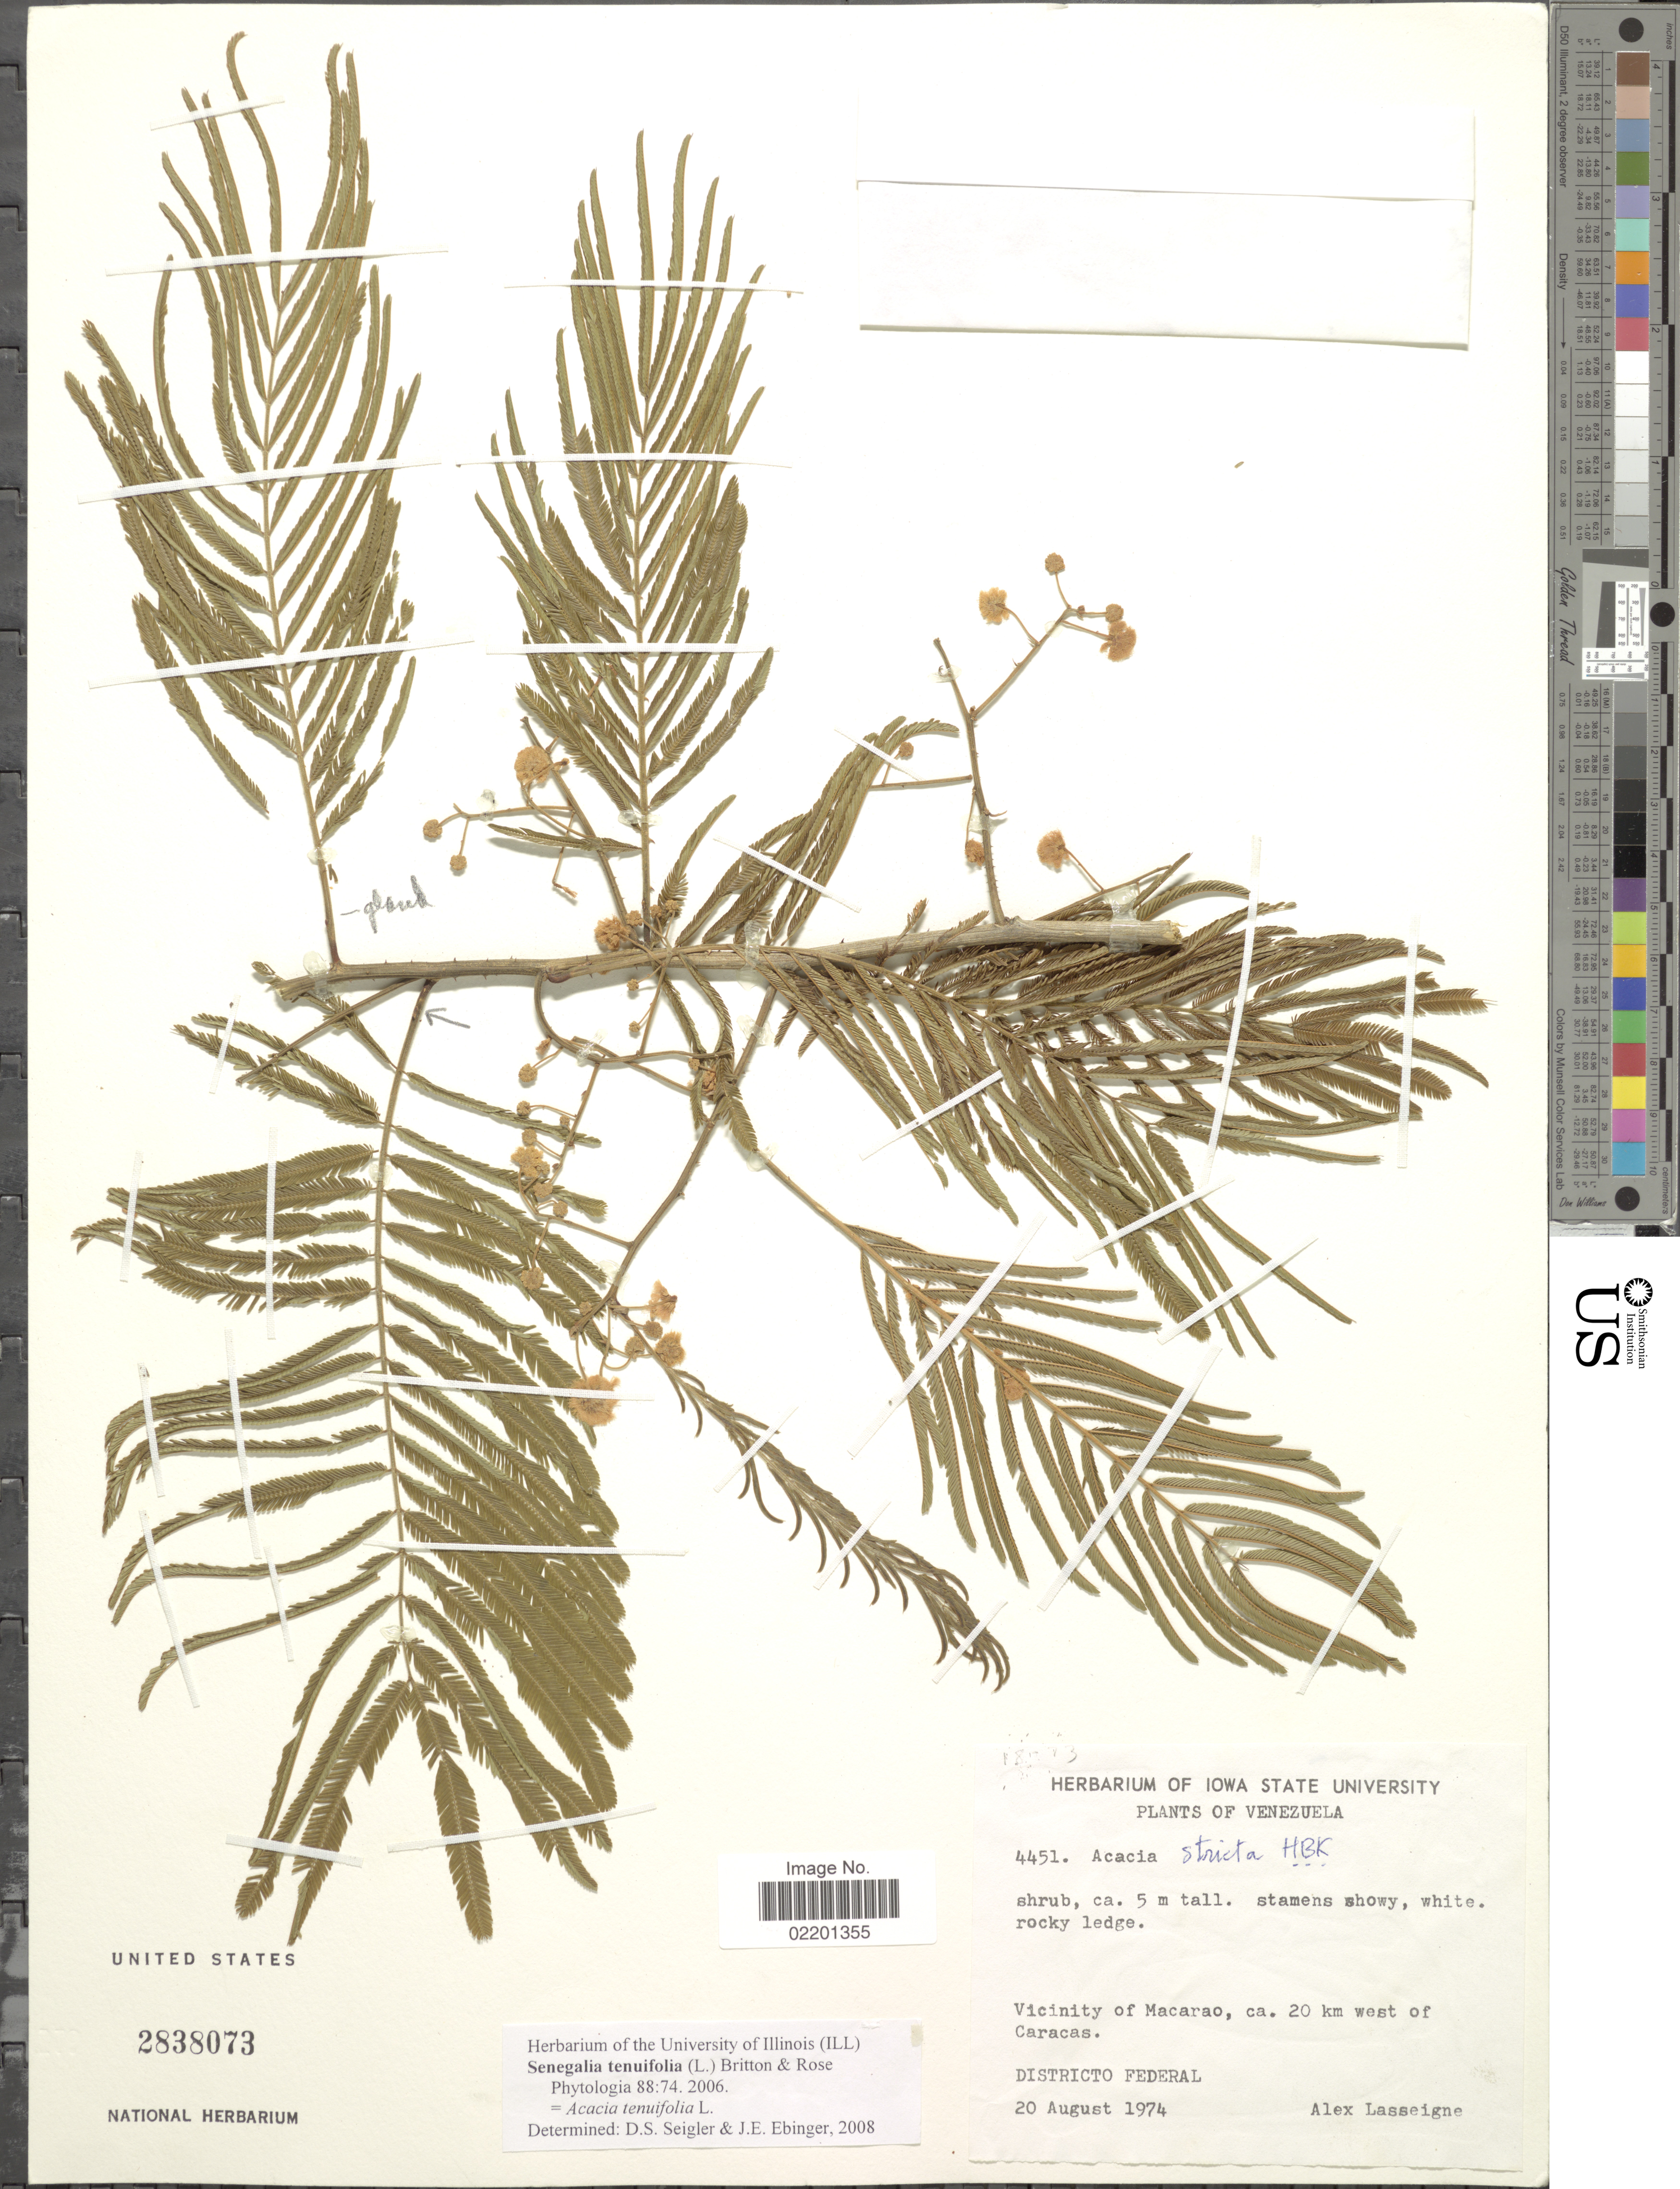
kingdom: Plantae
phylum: Tracheophyta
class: Magnoliopsida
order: Fabales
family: Fabaceae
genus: Senegalia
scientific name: Senegalia tenuifolia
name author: (L.) Britton & Rose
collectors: A. Lasseigne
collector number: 4451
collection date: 1974-08-20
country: Venezuela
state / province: Distrito Federal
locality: Vicinity of Macarao, 20 km west of Caracas, Districto Federal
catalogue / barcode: US 2838073